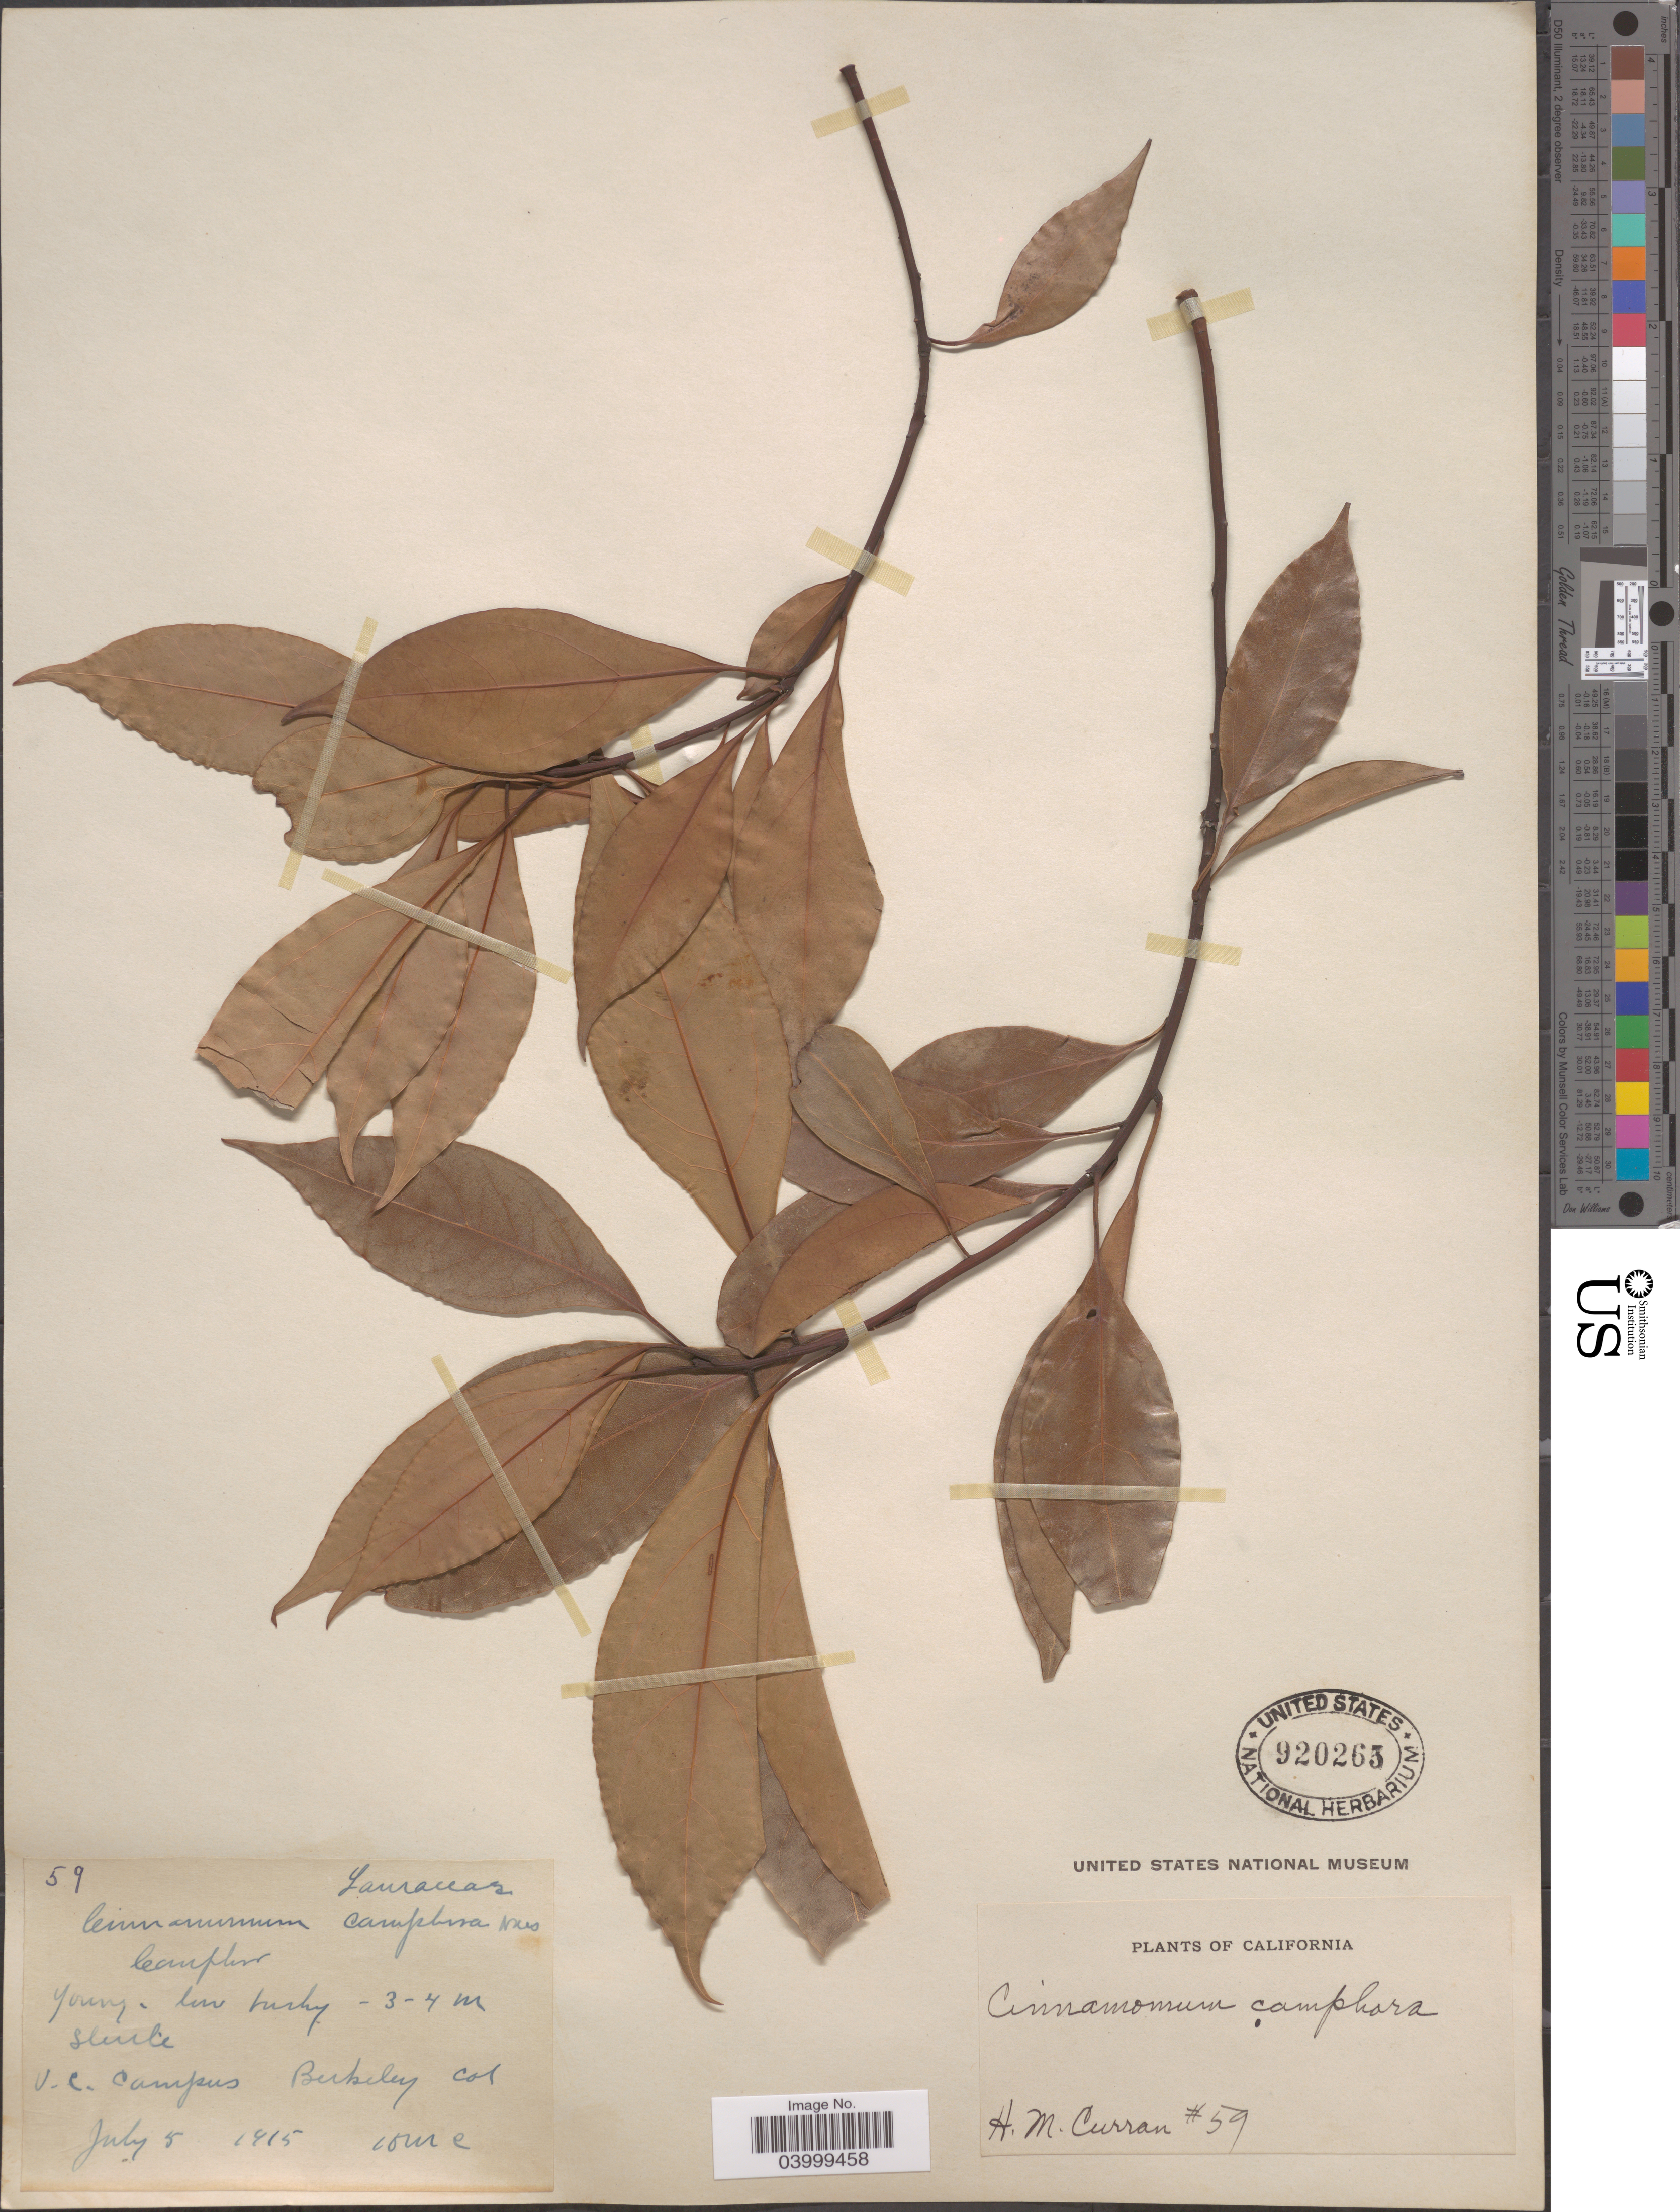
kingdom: Plantae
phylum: Tracheophyta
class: Magnoliopsida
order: Laurales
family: Lauraceae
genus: Cinnamomum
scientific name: Cinnamomum camphora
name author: (L.) J. Presl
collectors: H. M. Curran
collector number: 59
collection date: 1915-07-05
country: United States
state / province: California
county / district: Alameda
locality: V.C. Campus. Berkeley.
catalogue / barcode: US 920263